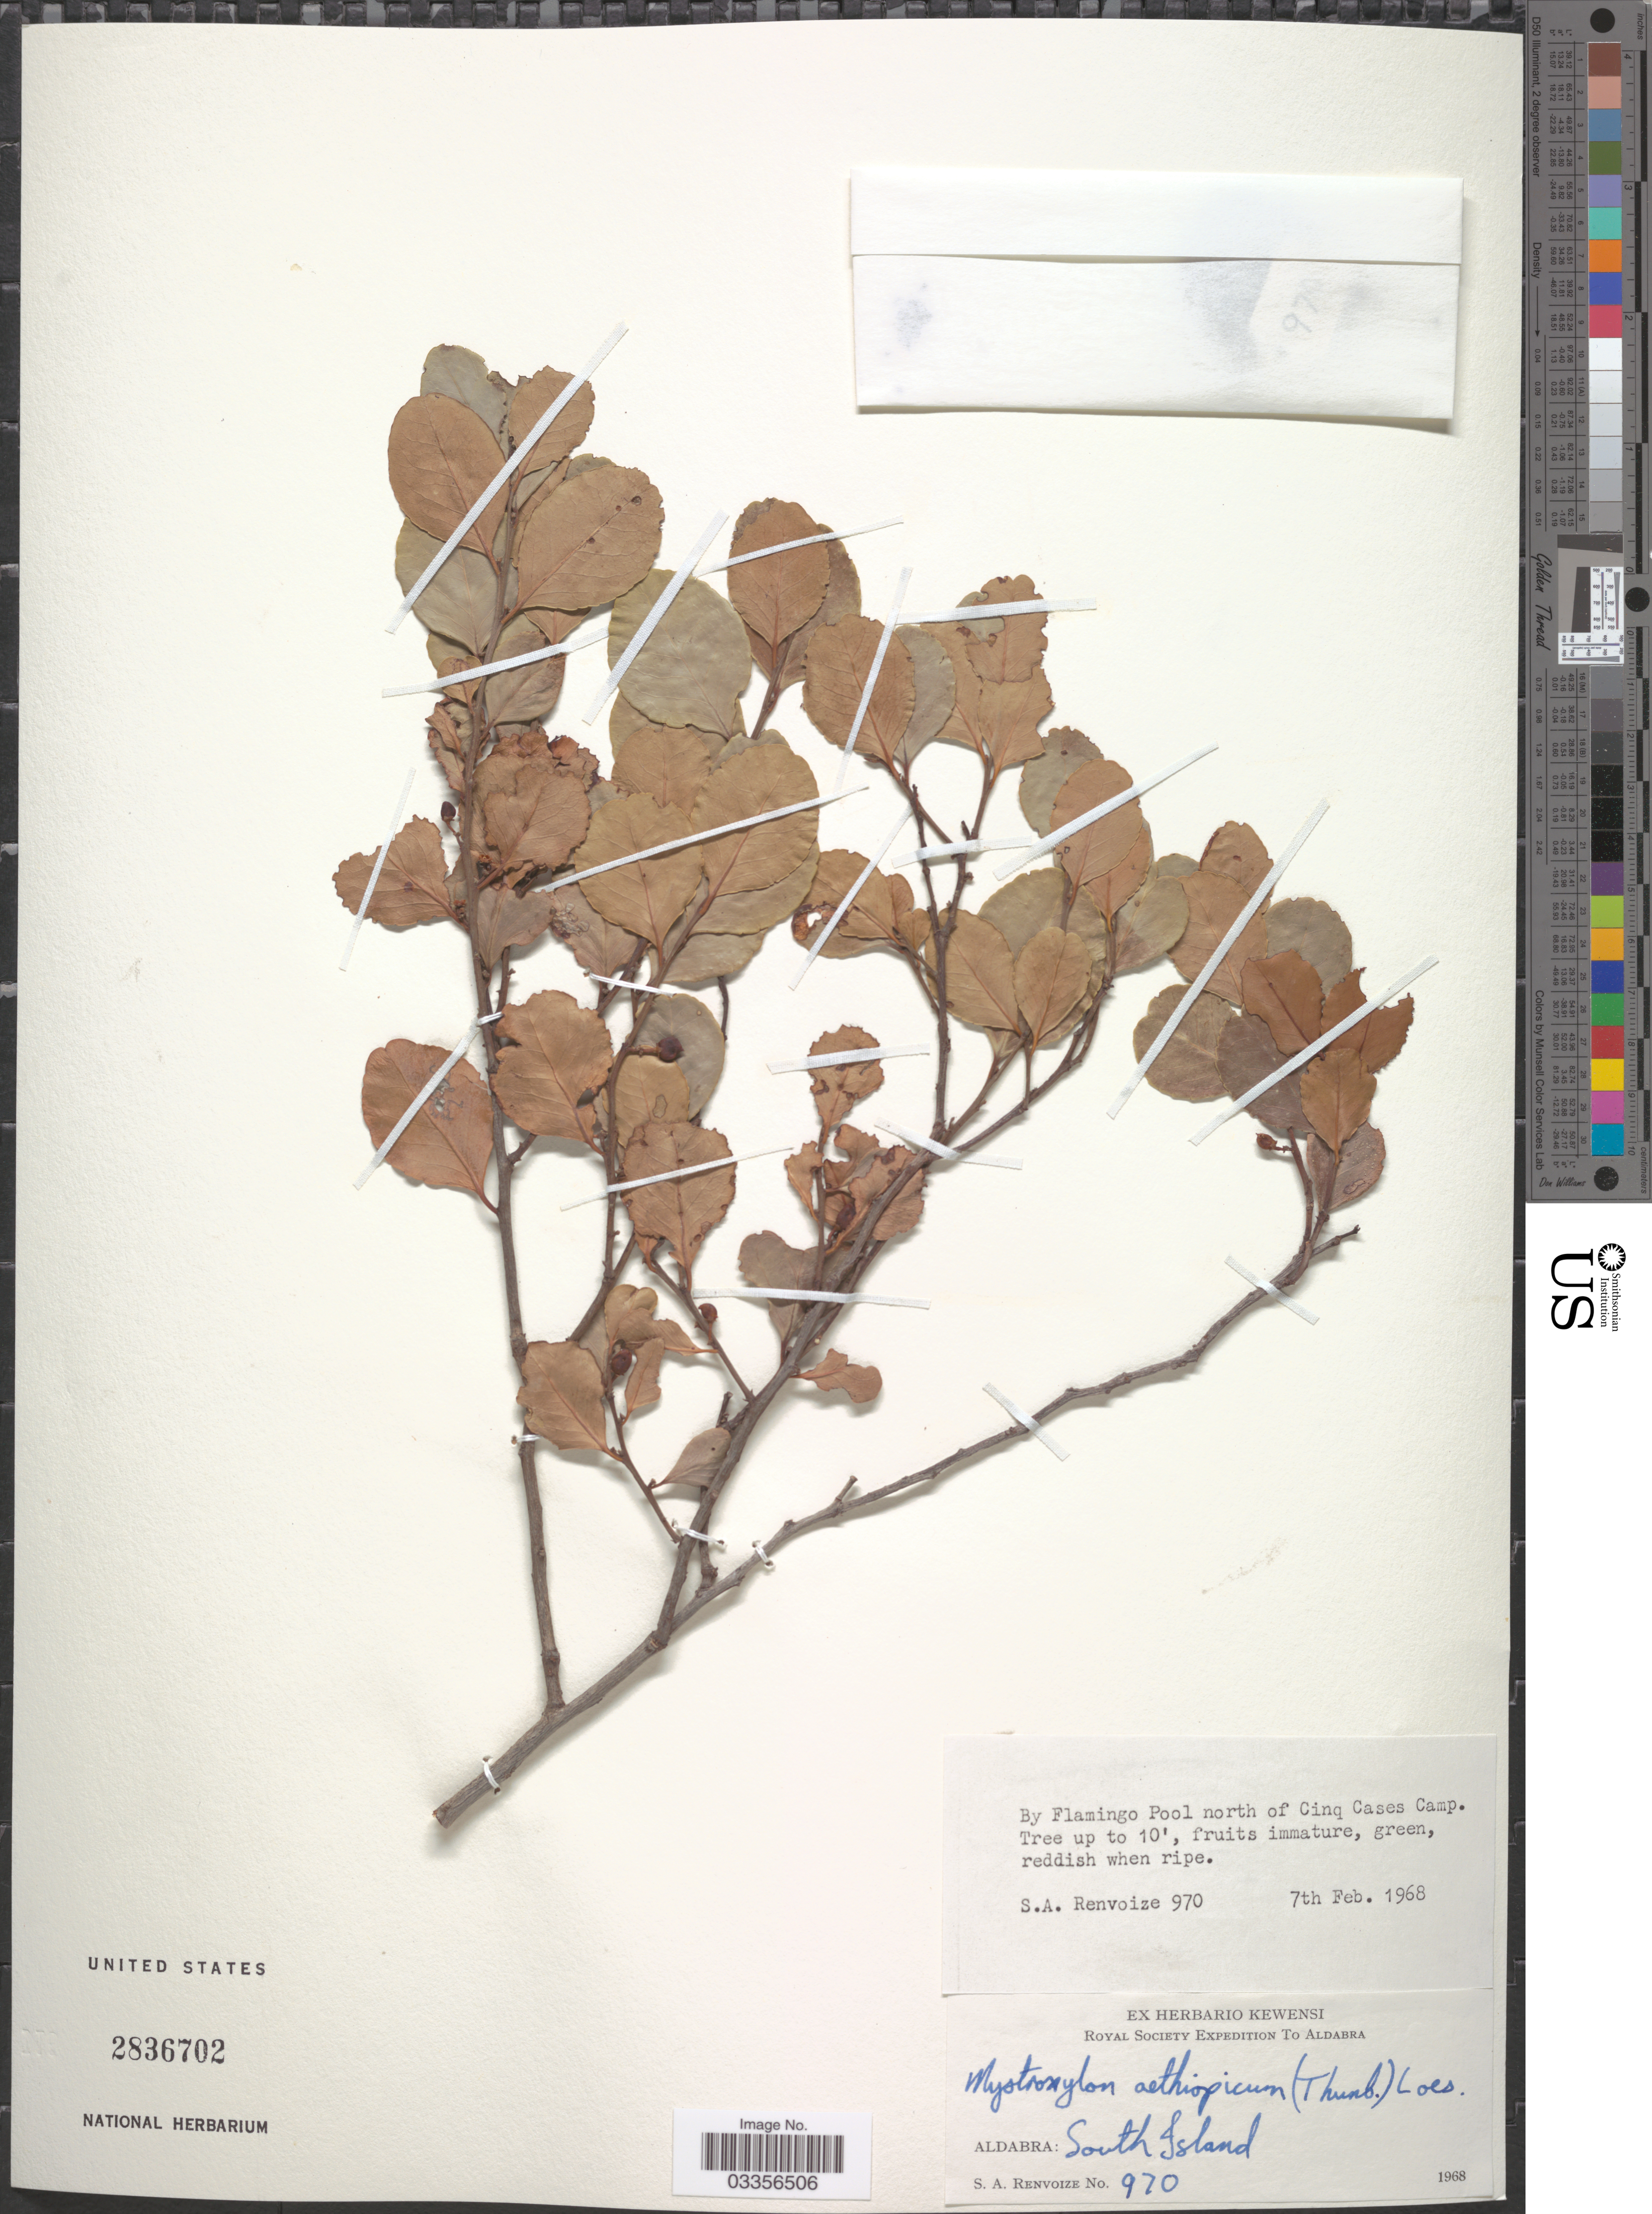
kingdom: Plantae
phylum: Tracheophyta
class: Magnoliopsida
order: Celastrales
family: Celastraceae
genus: Mystroxylon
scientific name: Mystroxylon aethiopicum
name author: (Thunb.) Loes.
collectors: S. A. Renvoize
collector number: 970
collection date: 1968-02-07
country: Seychelles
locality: By Flamingo Pool north of Cinq Cases Camp, Aldabra: South Island.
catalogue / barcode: US 2836702